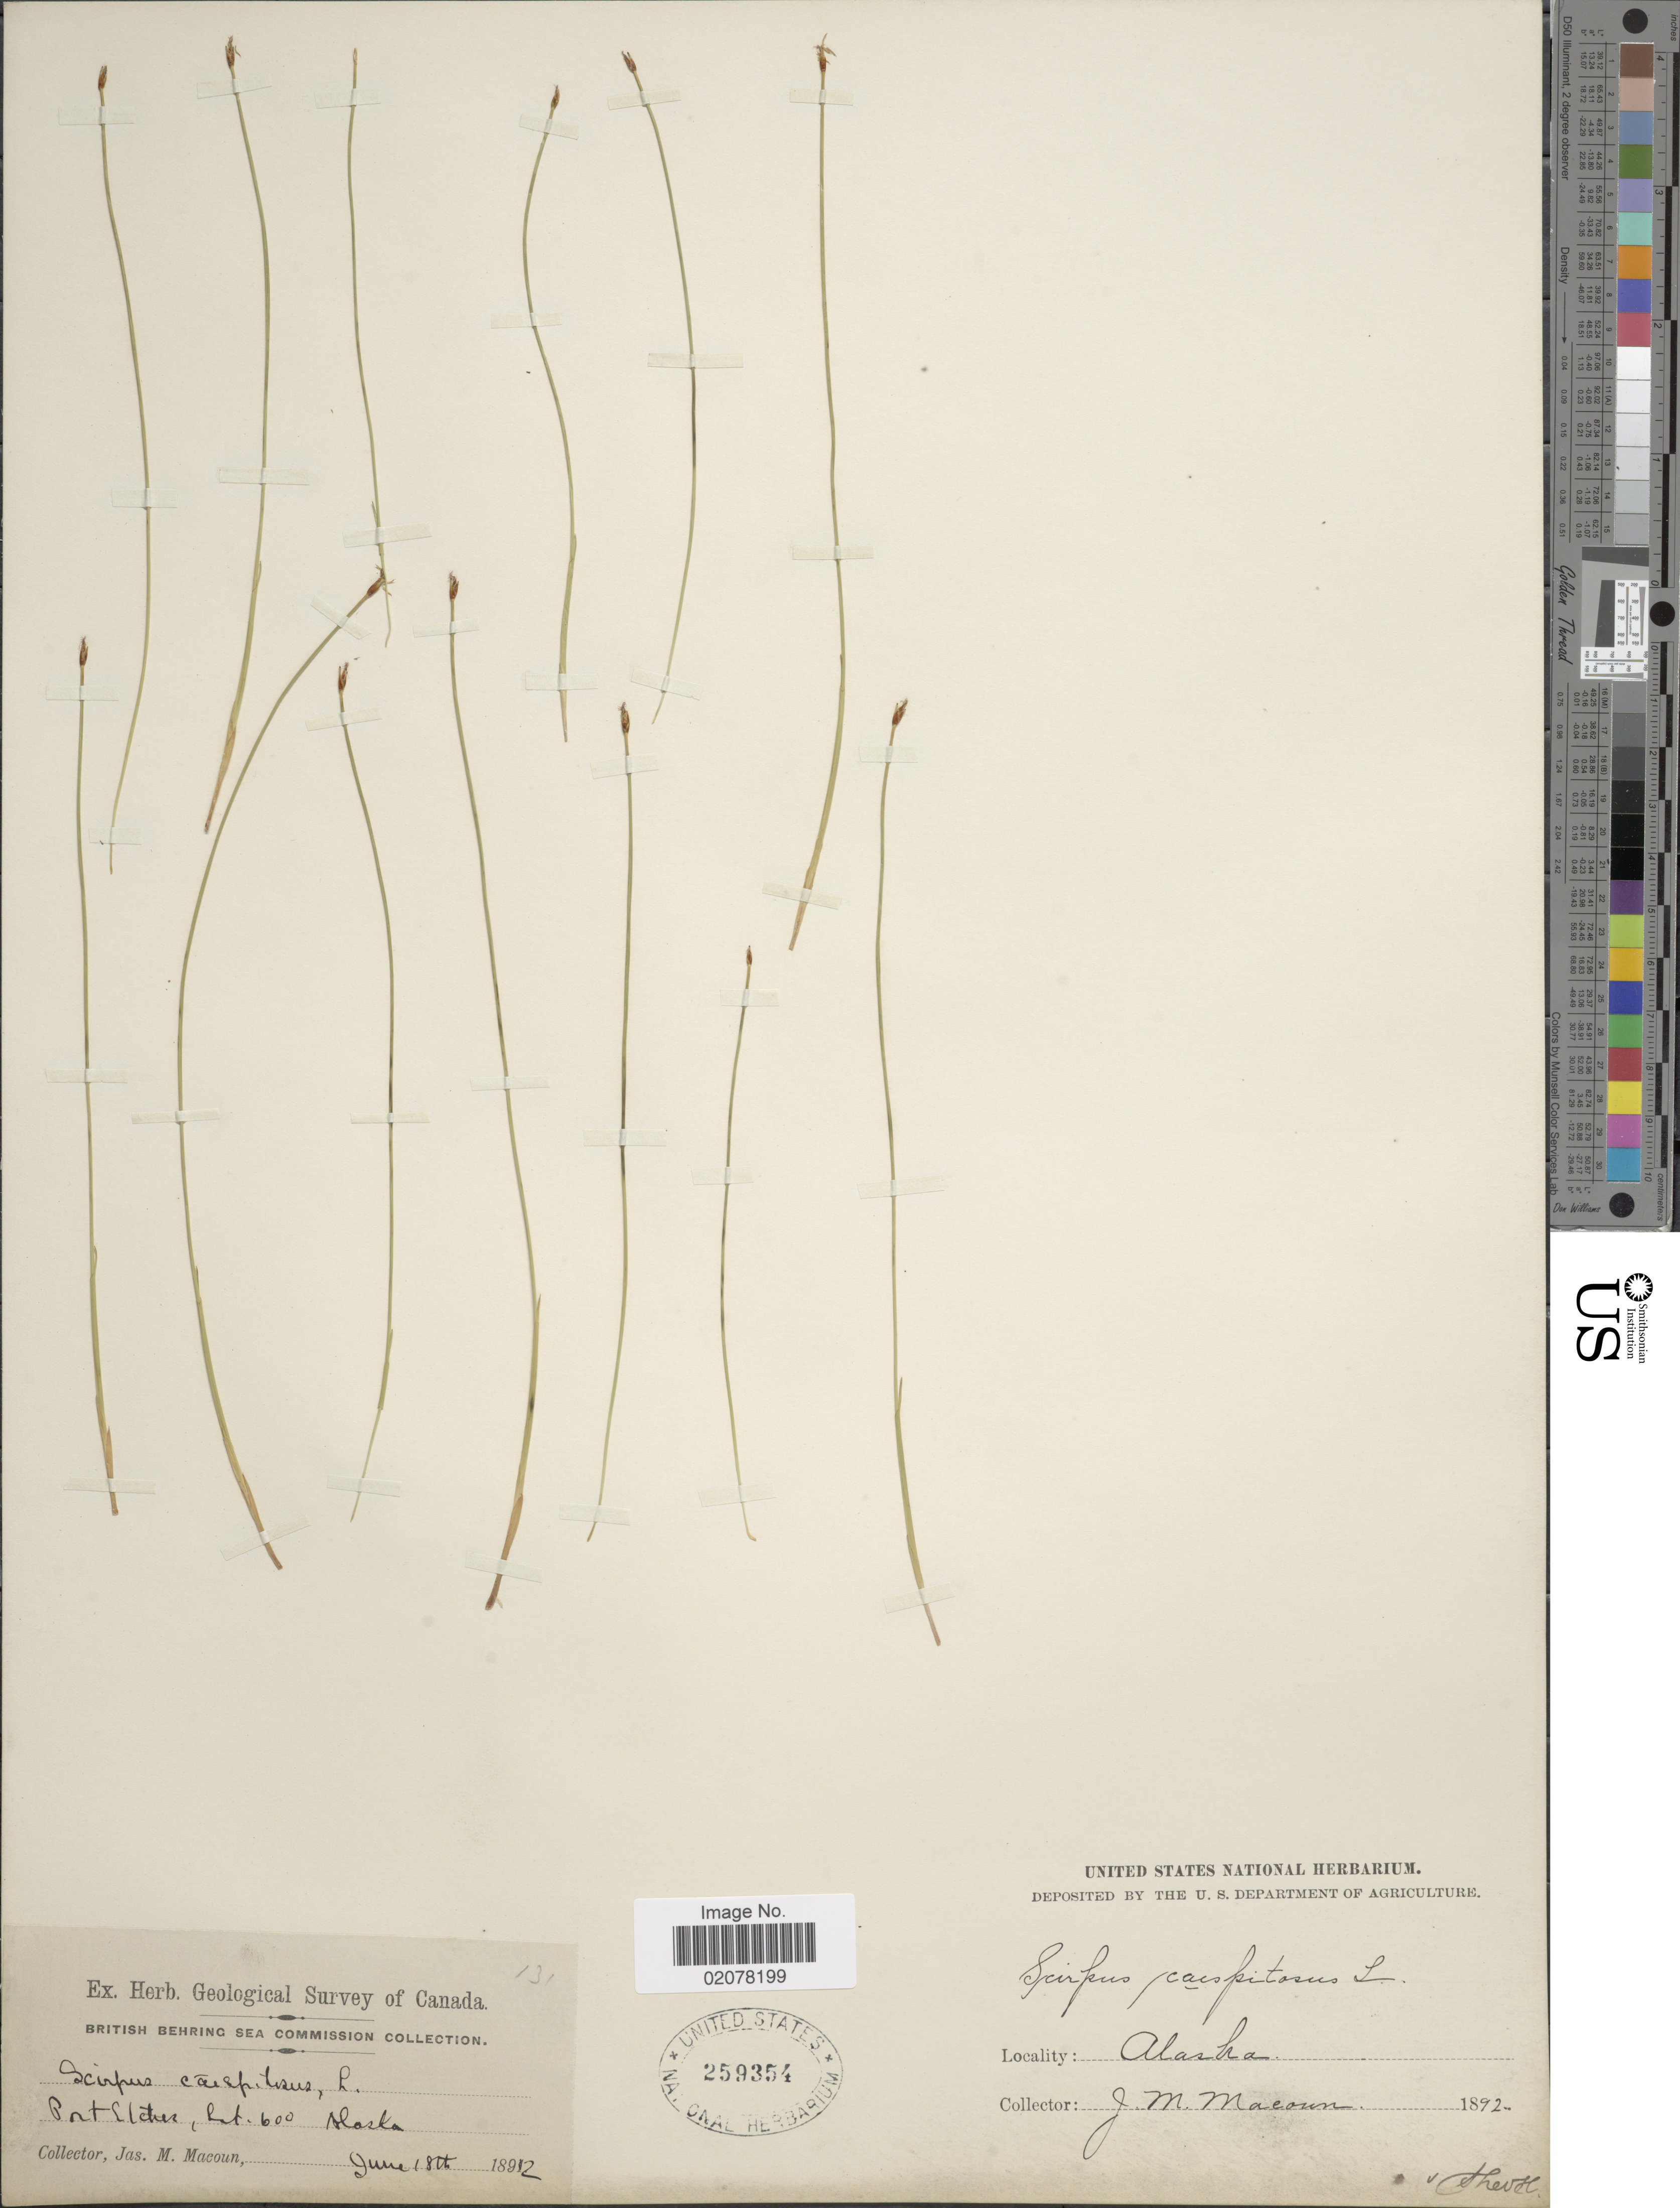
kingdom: Plantae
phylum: Tracheophyta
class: Liliopsida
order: Poales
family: Cyperaceae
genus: Trichophorum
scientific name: Trichophorum cespitosum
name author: (L.) Hartm.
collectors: J. M. Macoun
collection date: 1892-06-18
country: United States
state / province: Alaska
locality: Port Etches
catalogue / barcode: US 259354